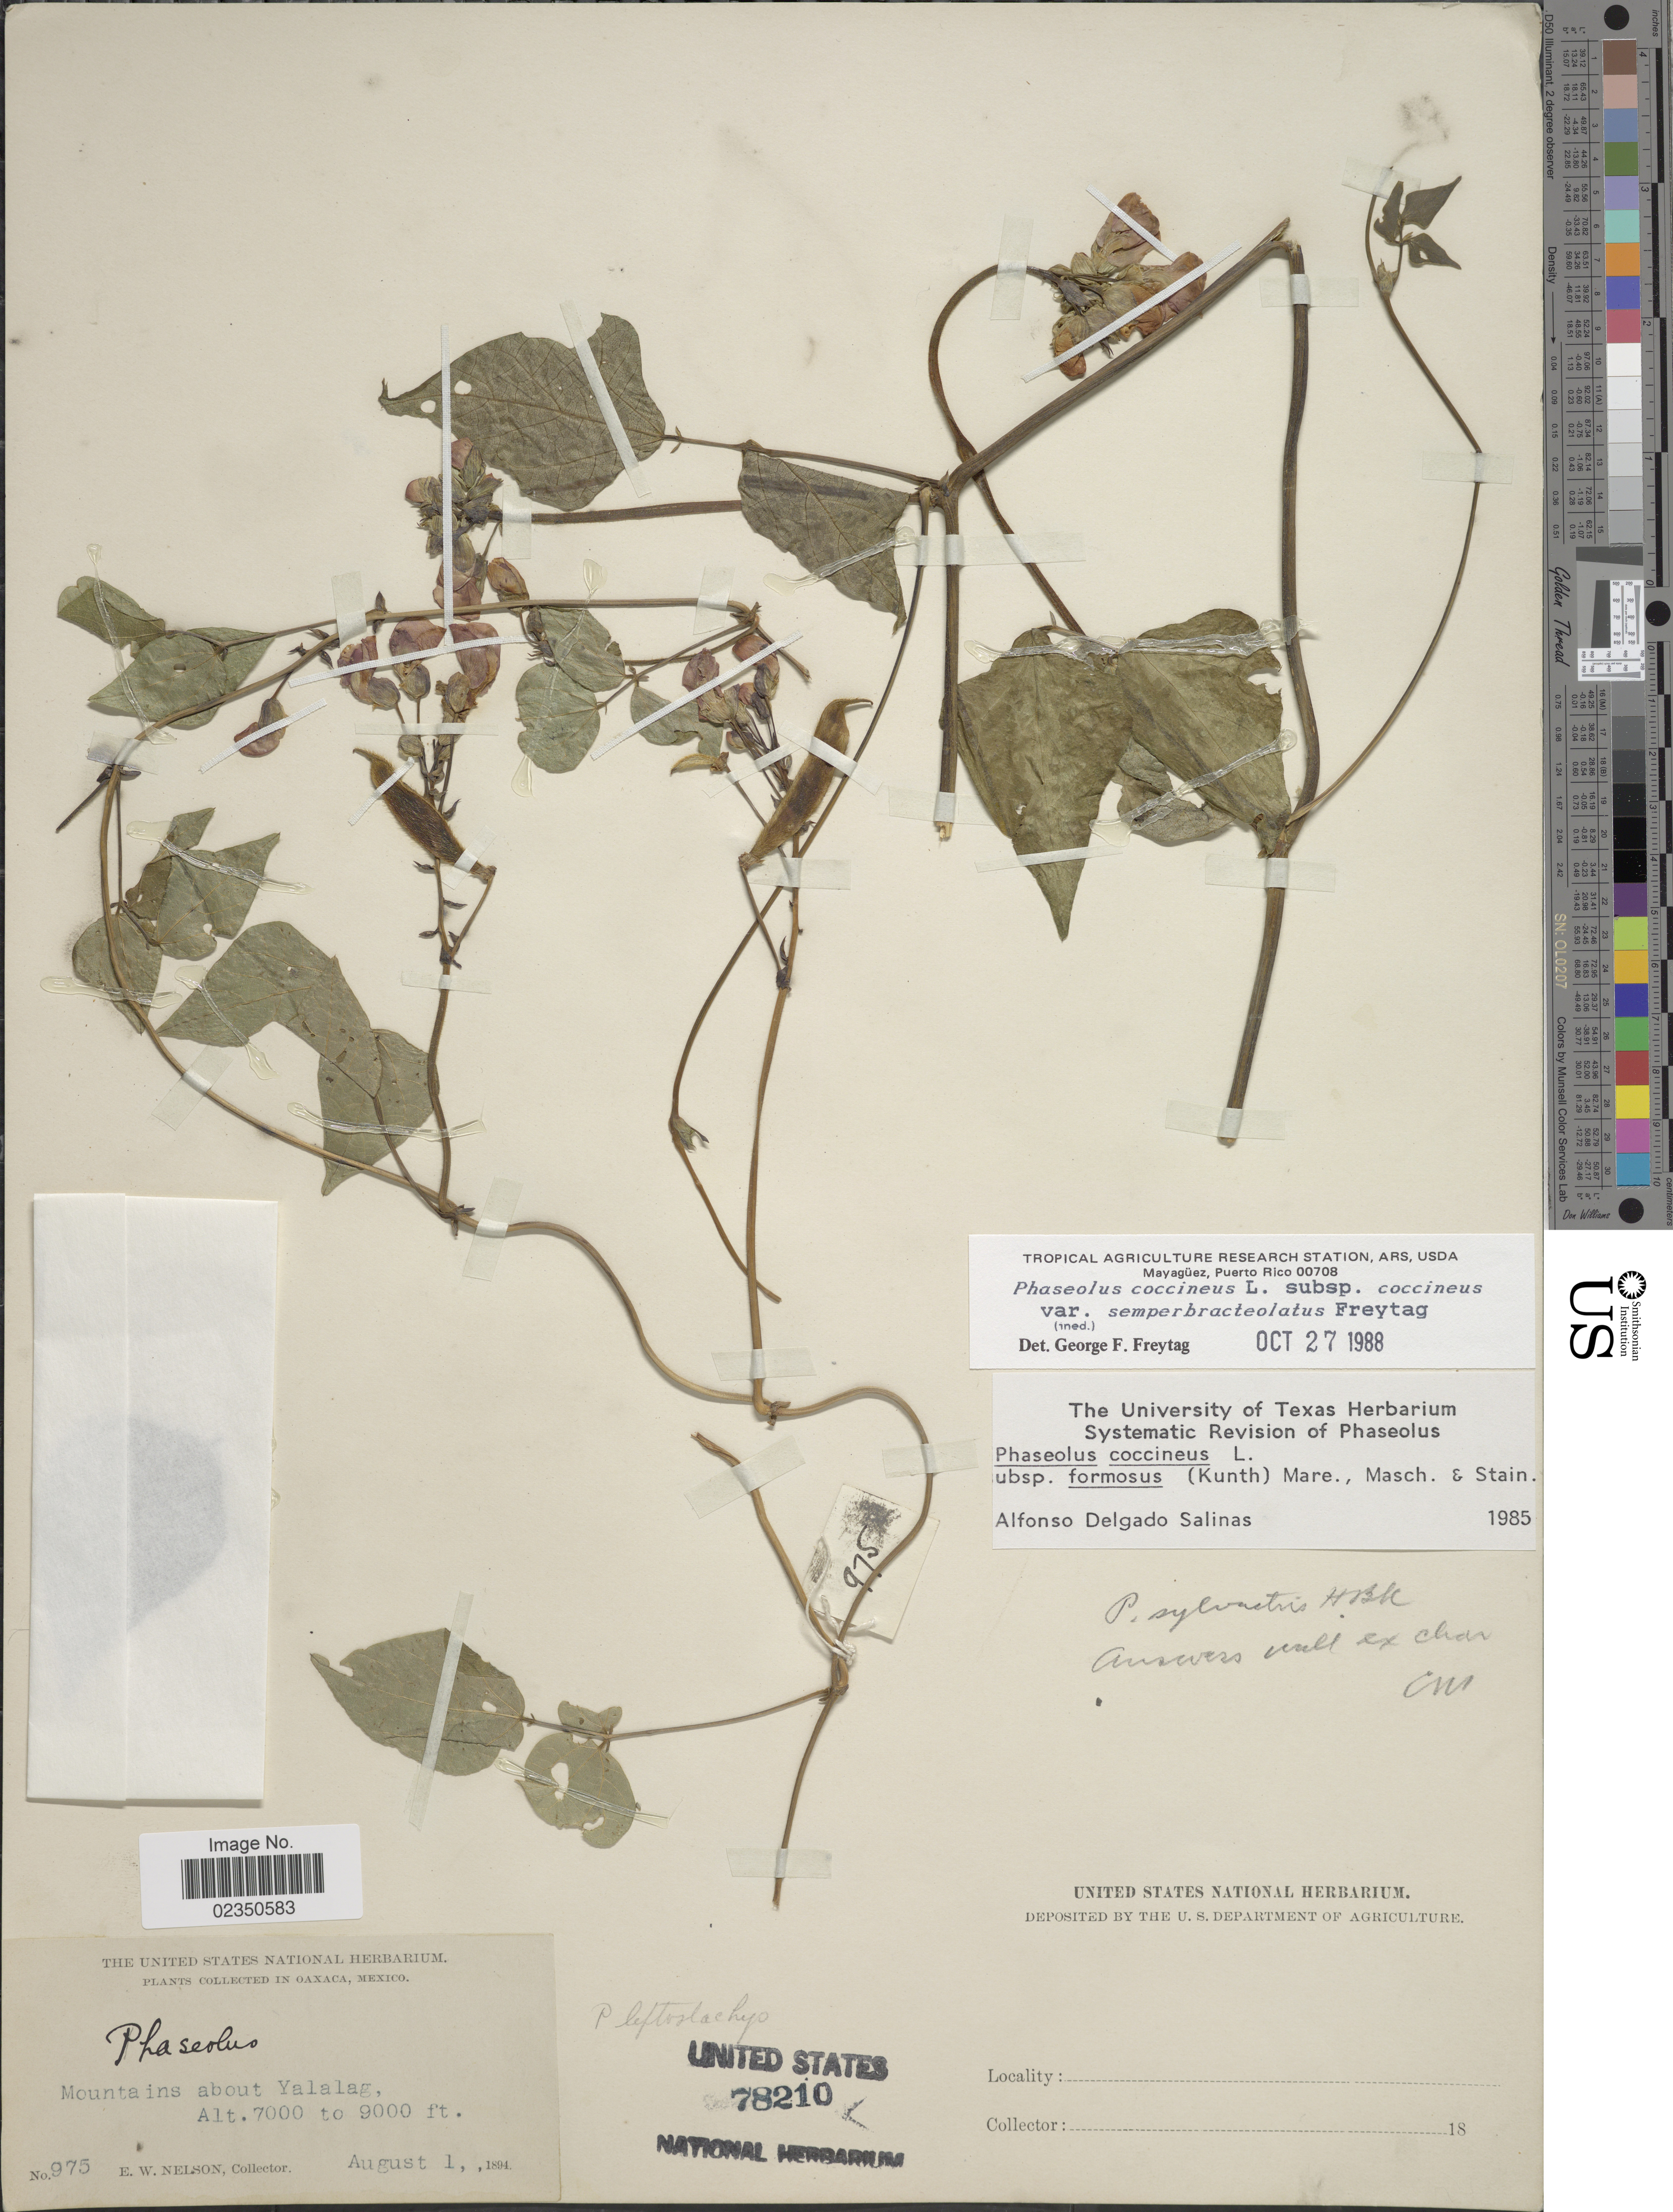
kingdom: Plantae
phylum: Tracheophyta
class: Magnoliopsida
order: Fabales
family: Fabaceae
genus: Phaseolus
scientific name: Phaseolus coccineus var. semperbracteolatus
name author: Freytag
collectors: E. W. Nelson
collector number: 975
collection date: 1894-08-01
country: Mexico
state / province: Oaxaca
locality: Mountains about Yalalag.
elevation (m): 2134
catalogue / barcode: US 78210